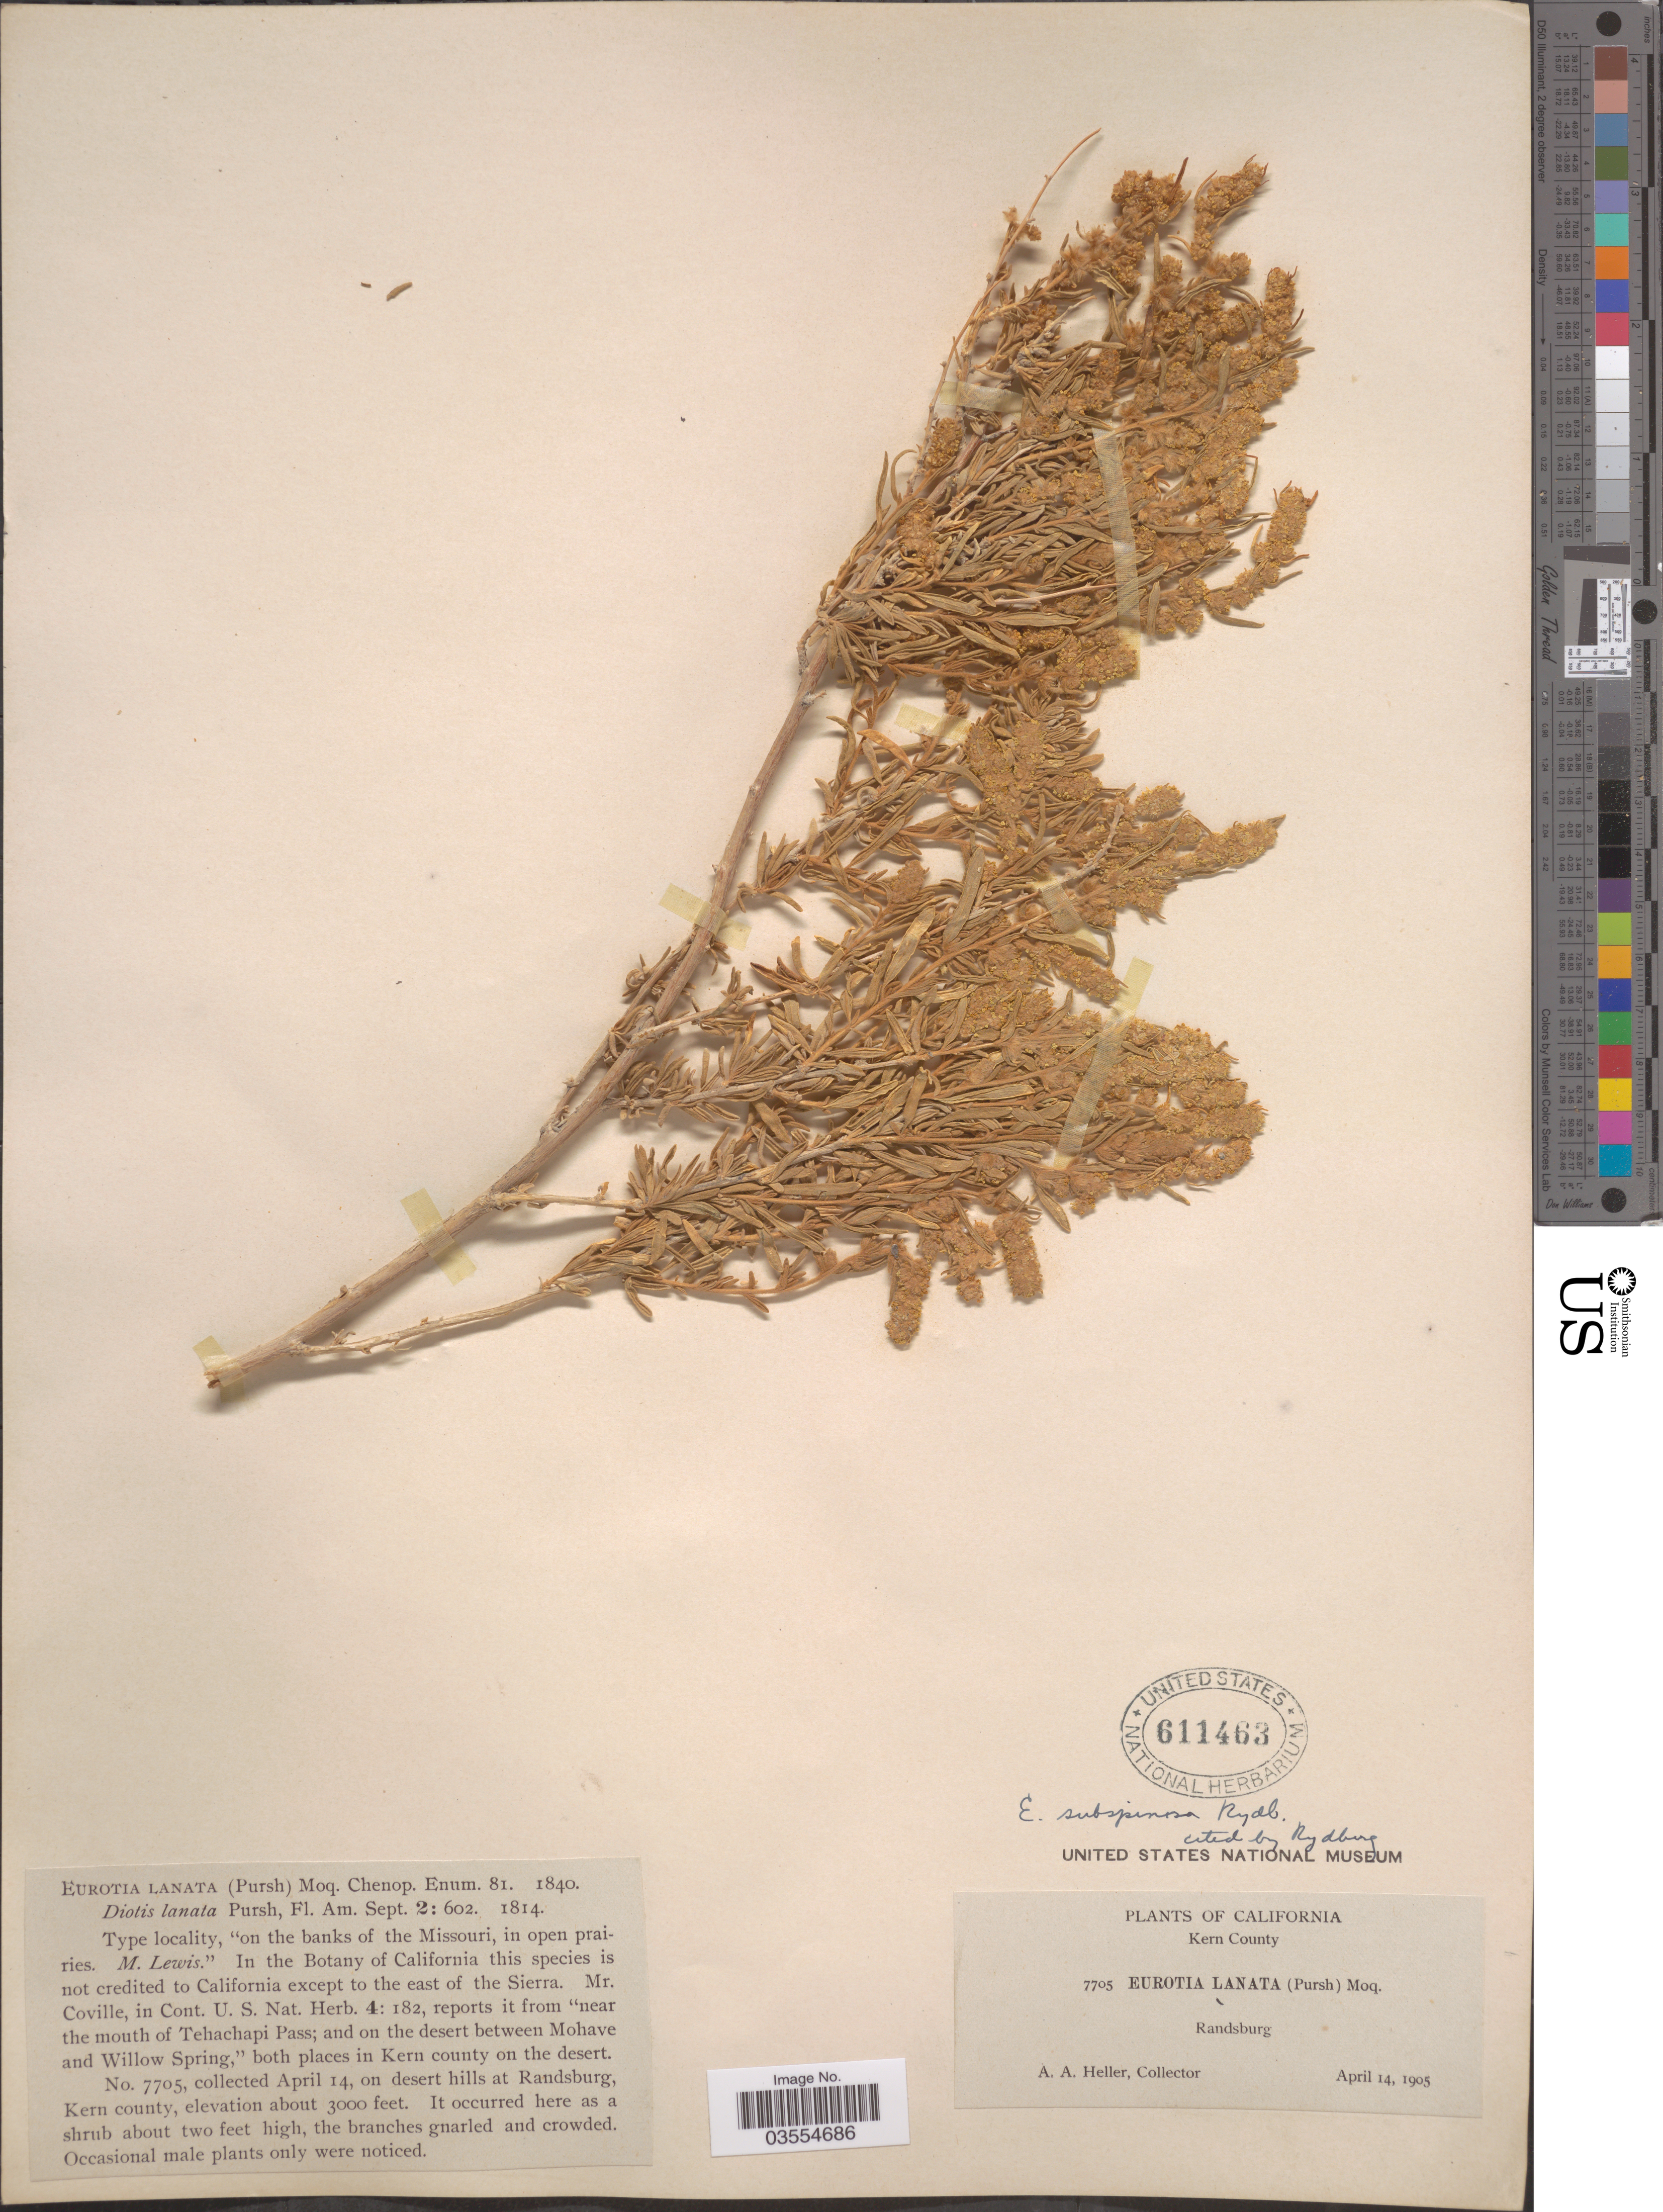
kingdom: Plantae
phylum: Tracheophyta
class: Magnoliopsida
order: Caryophyllales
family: Amaranthaceae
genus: Krascheninnikovia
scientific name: Krascheninnikovia lanata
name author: (Pursh) A. Meeuse & A.Smit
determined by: U.S. National Herbarium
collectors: A. A. Heller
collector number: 7705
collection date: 1905-04-14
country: United States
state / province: California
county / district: Kern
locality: Kern County. Randsburg.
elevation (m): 914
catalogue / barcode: US 611463